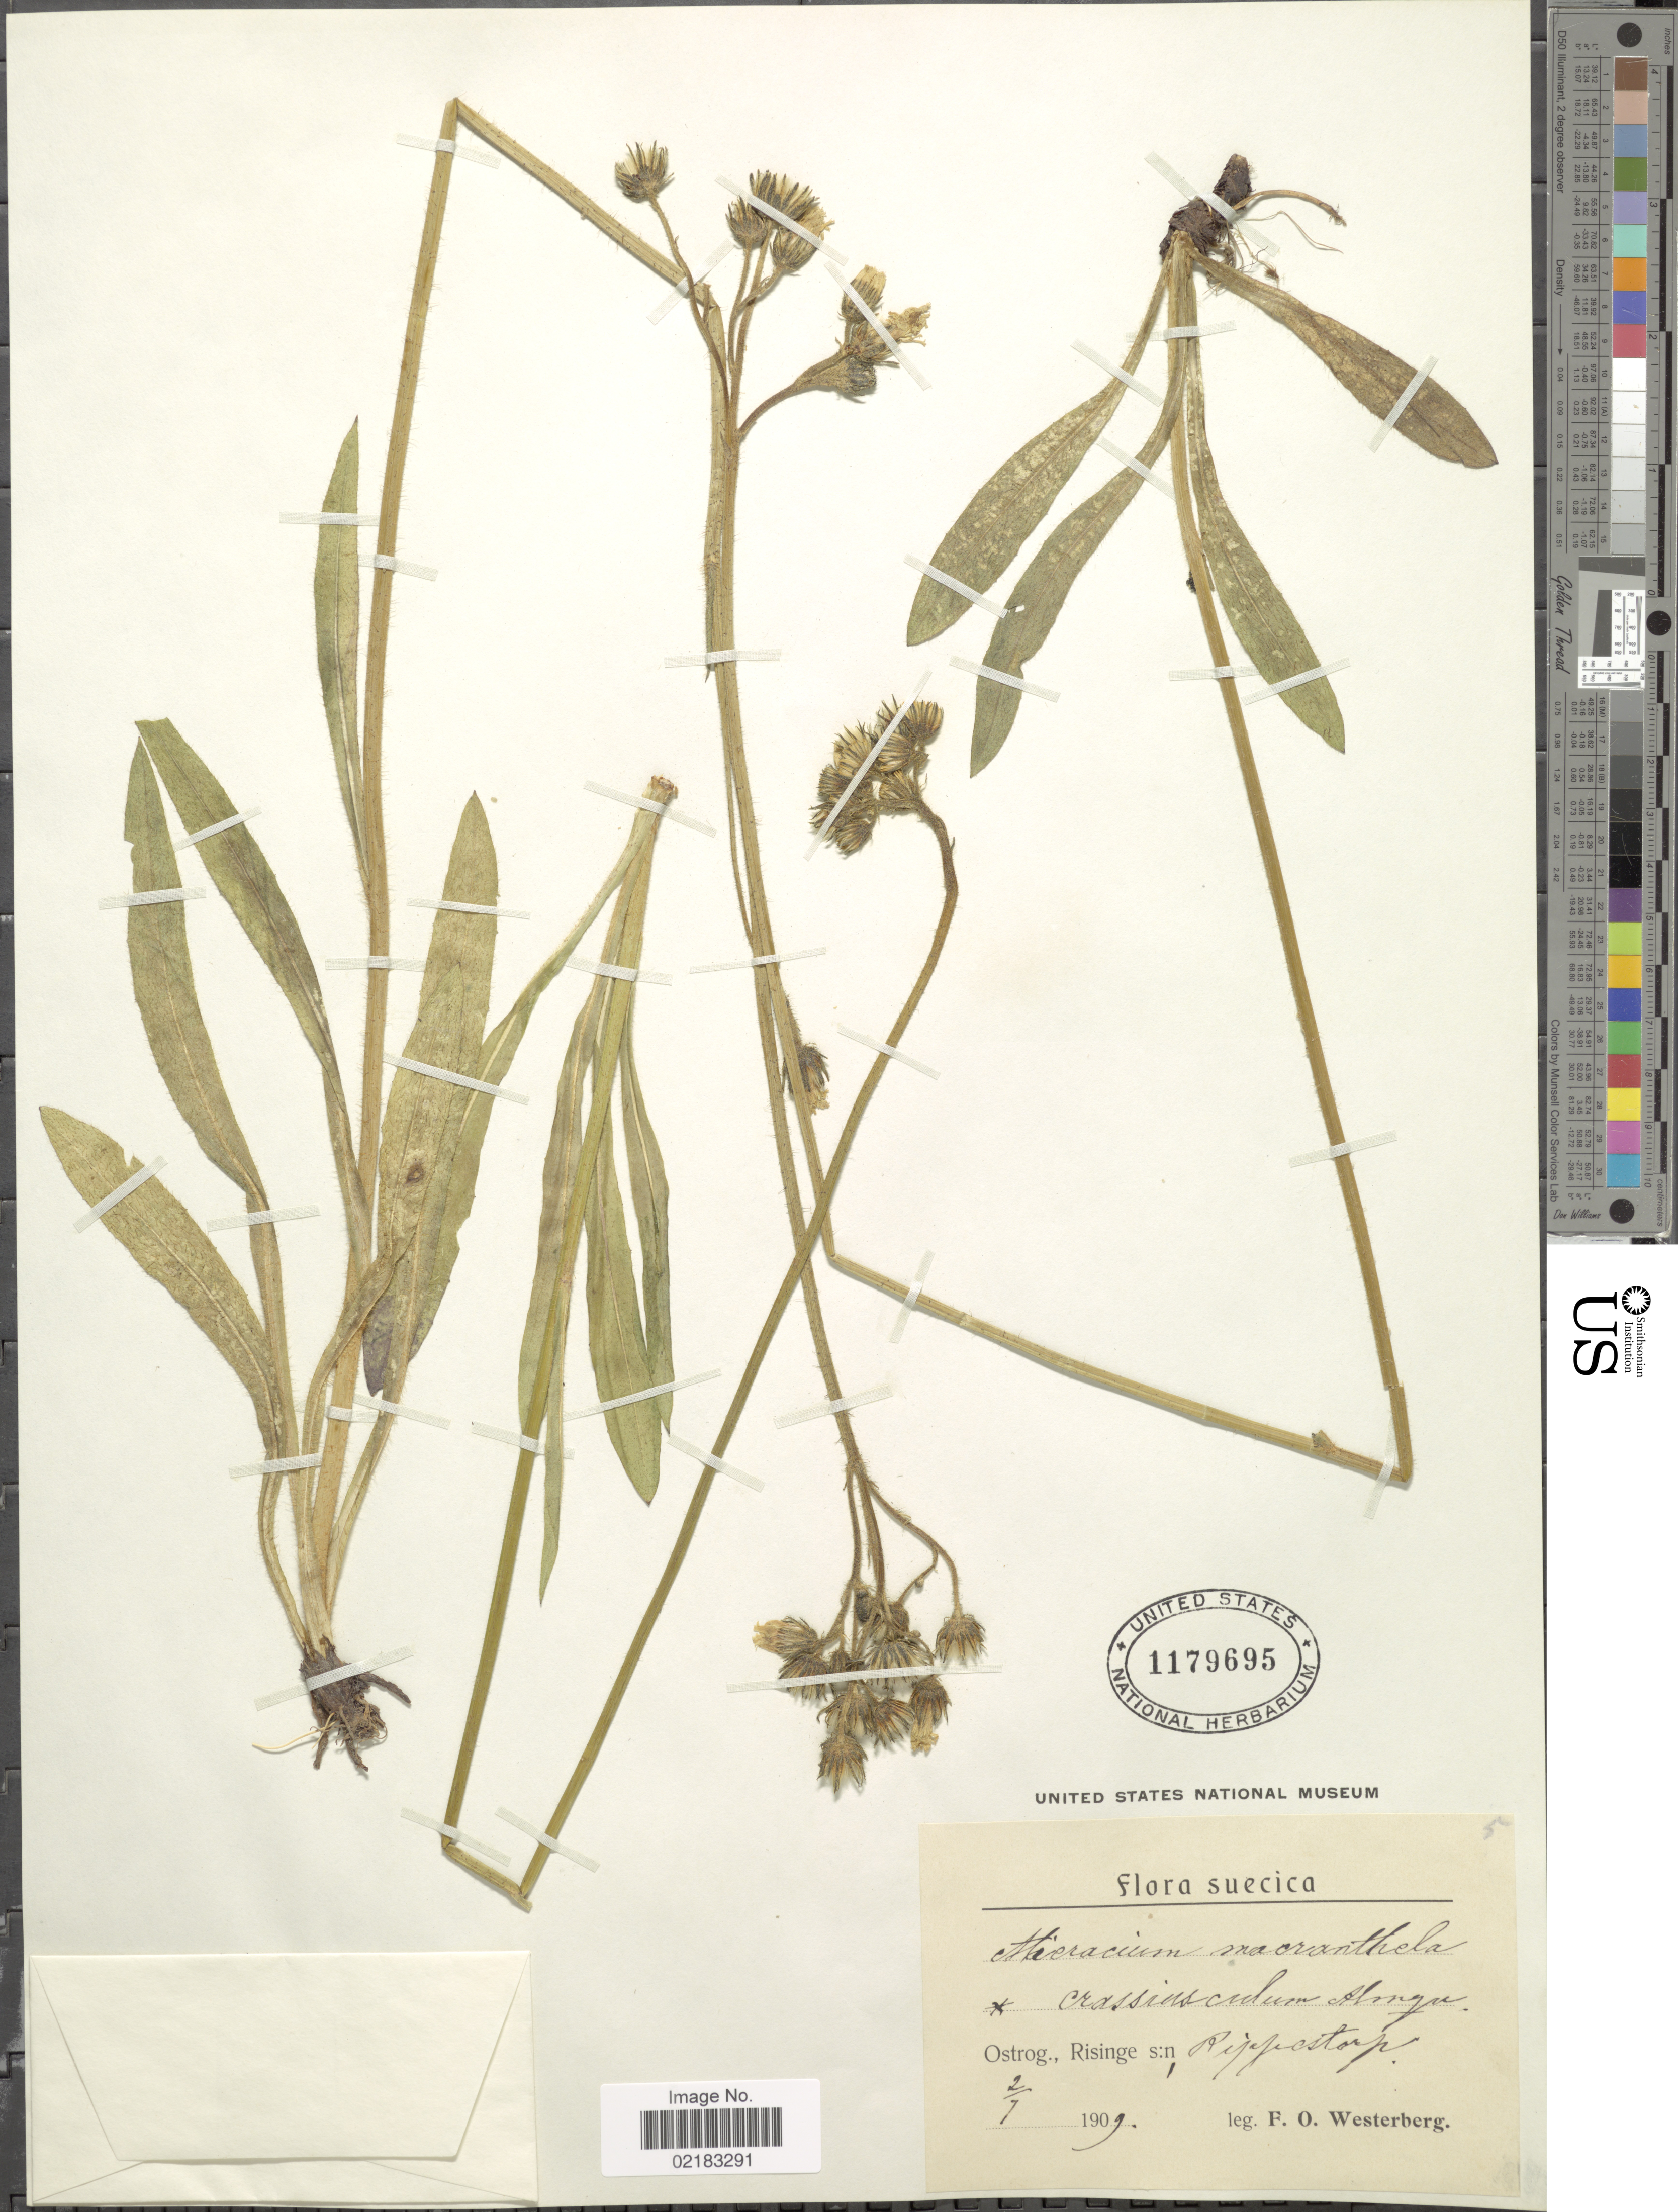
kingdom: Plantae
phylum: Tracheophyta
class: Magnoliopsida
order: Asterales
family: Asteraceae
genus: Pilosella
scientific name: Pilosella macranthella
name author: (Näg. & Peter) Soják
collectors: F. Westerberg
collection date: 1909-07-02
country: Sweden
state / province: Östergötland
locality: Suecia: Ostrog, Risinge s:n Rijefiestorp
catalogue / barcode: US 1179695